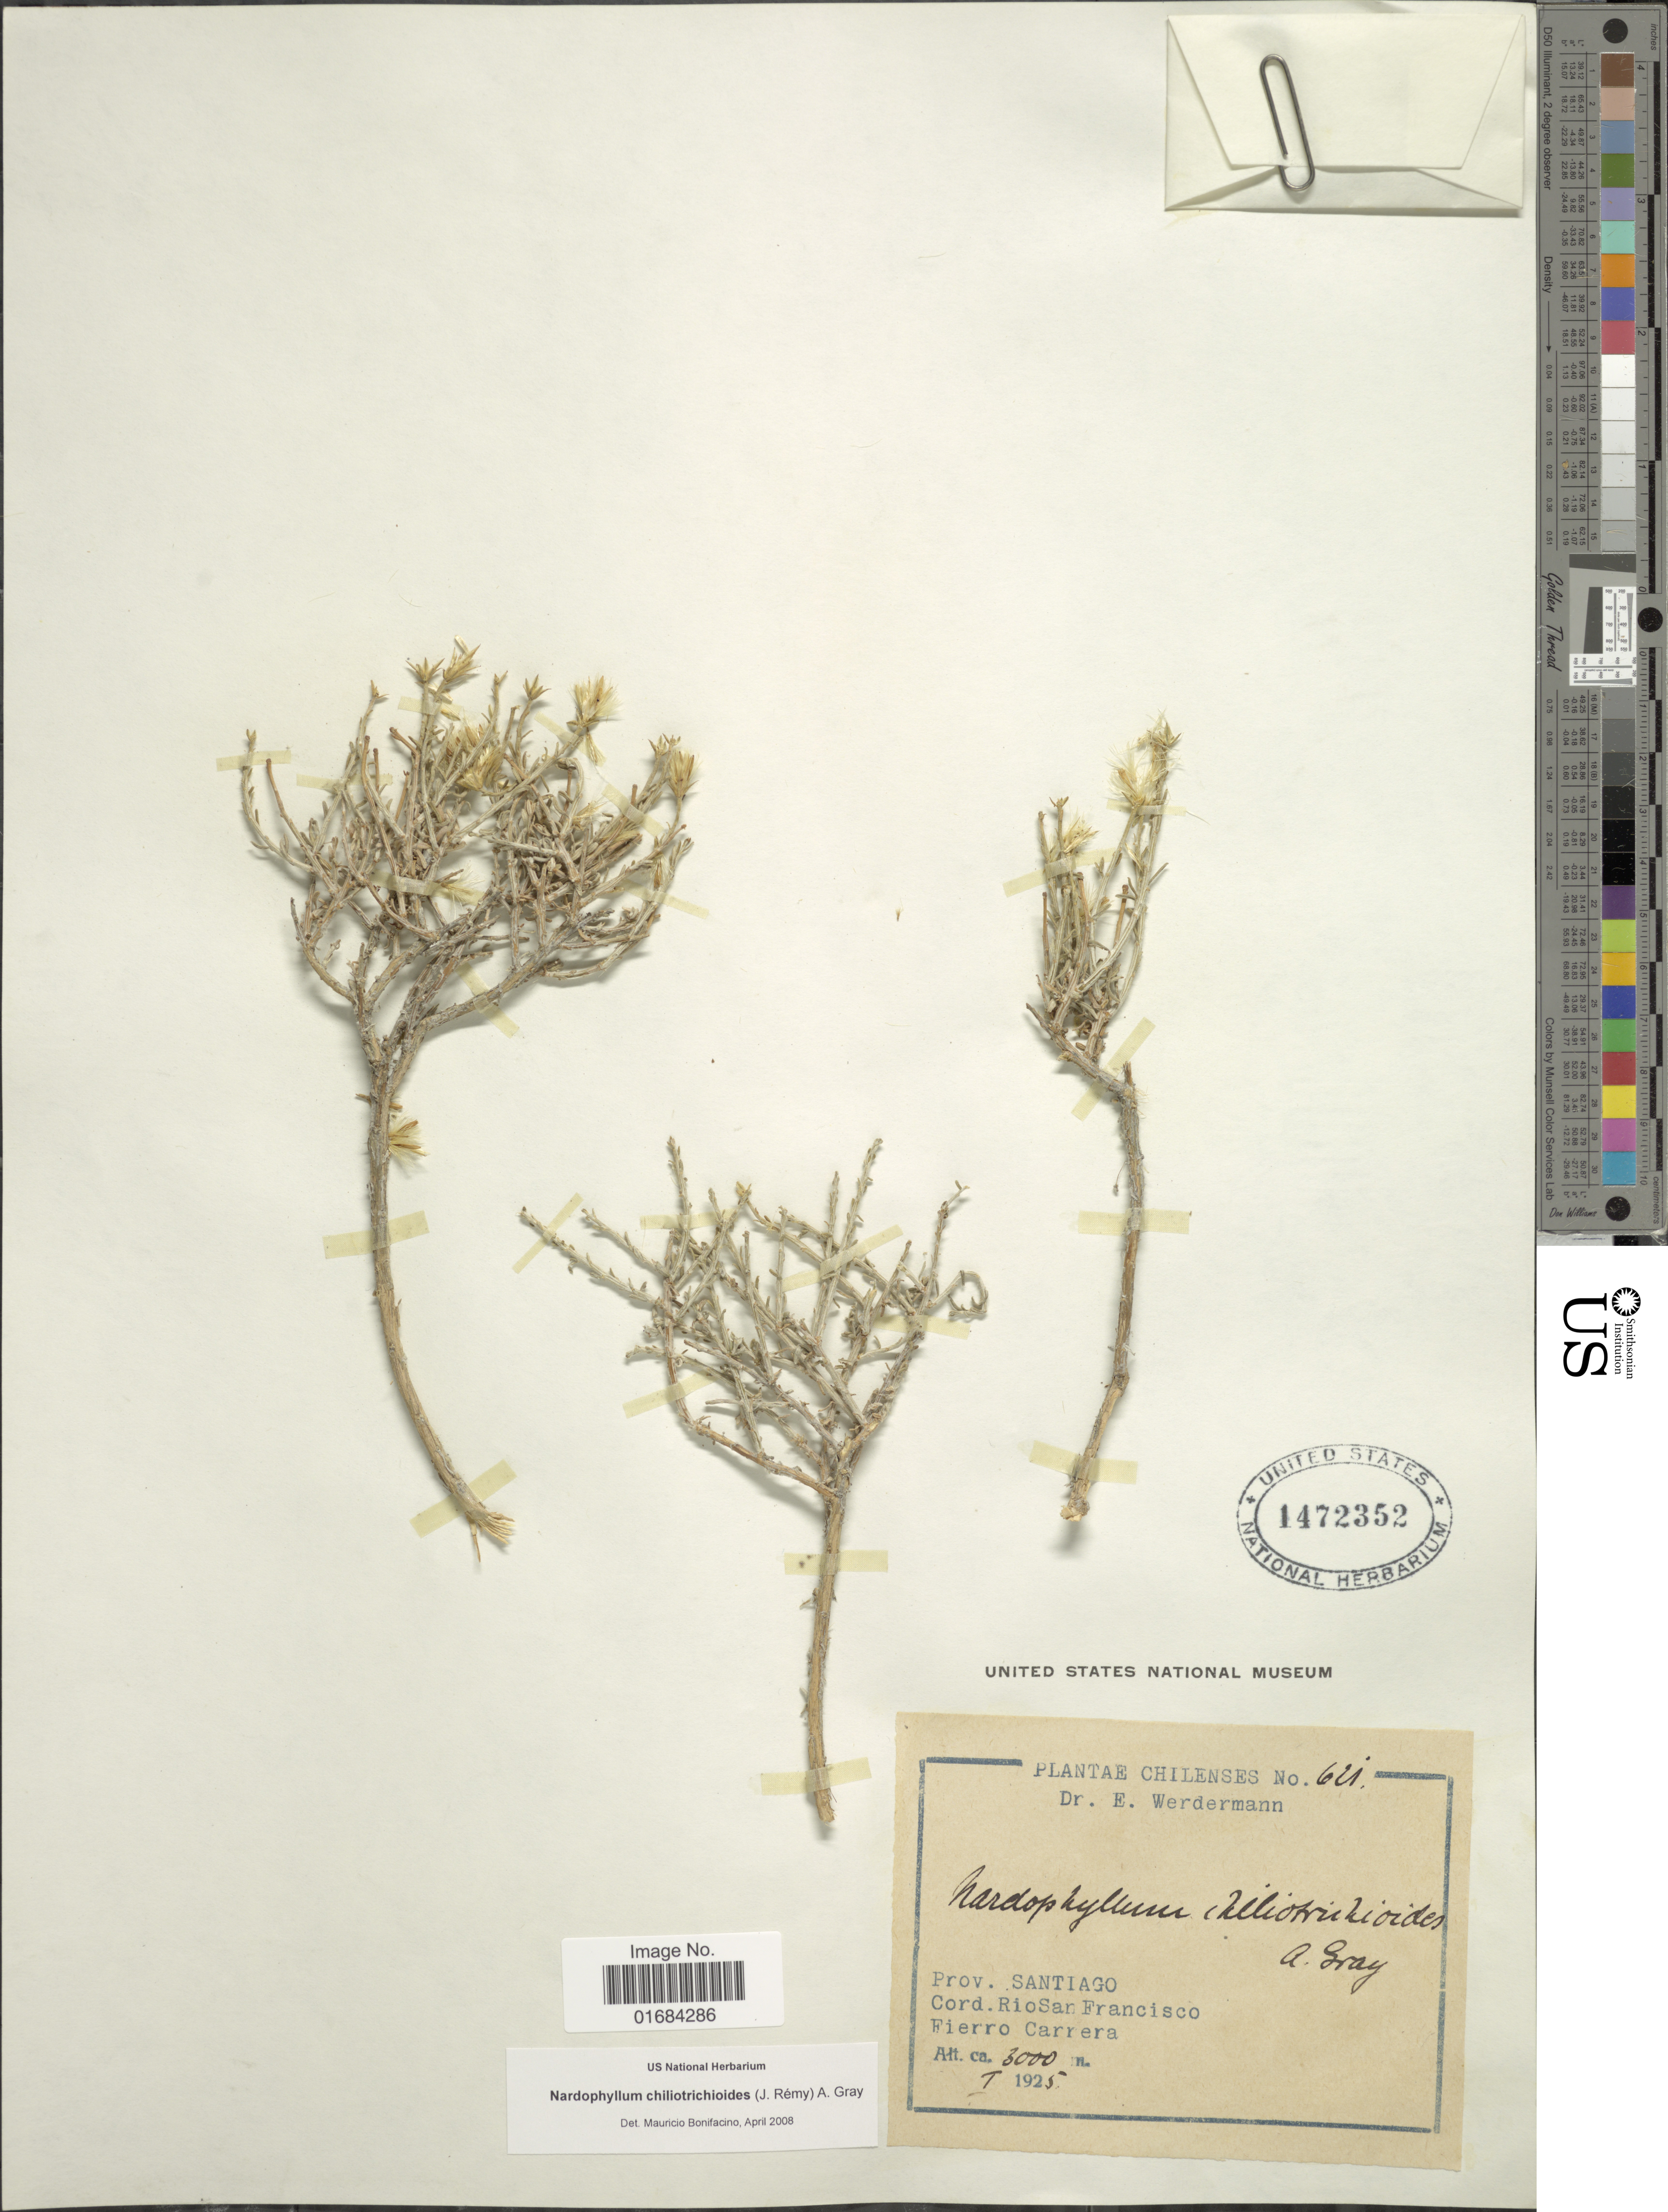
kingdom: Plantae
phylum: Tracheophyta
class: Magnoliopsida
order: Asterales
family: Asteraceae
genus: Nardophyllum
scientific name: Nardophyllum chiliotrichoides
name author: (J. Rémy) A. Gray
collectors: E. Werdermann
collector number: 621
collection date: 1925-01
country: Chile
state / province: Región Metropolitana (RM)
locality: Proc, Santiago, Cord. Rio San Francisco, Fierro Carrera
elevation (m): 3000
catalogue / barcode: US 1472352